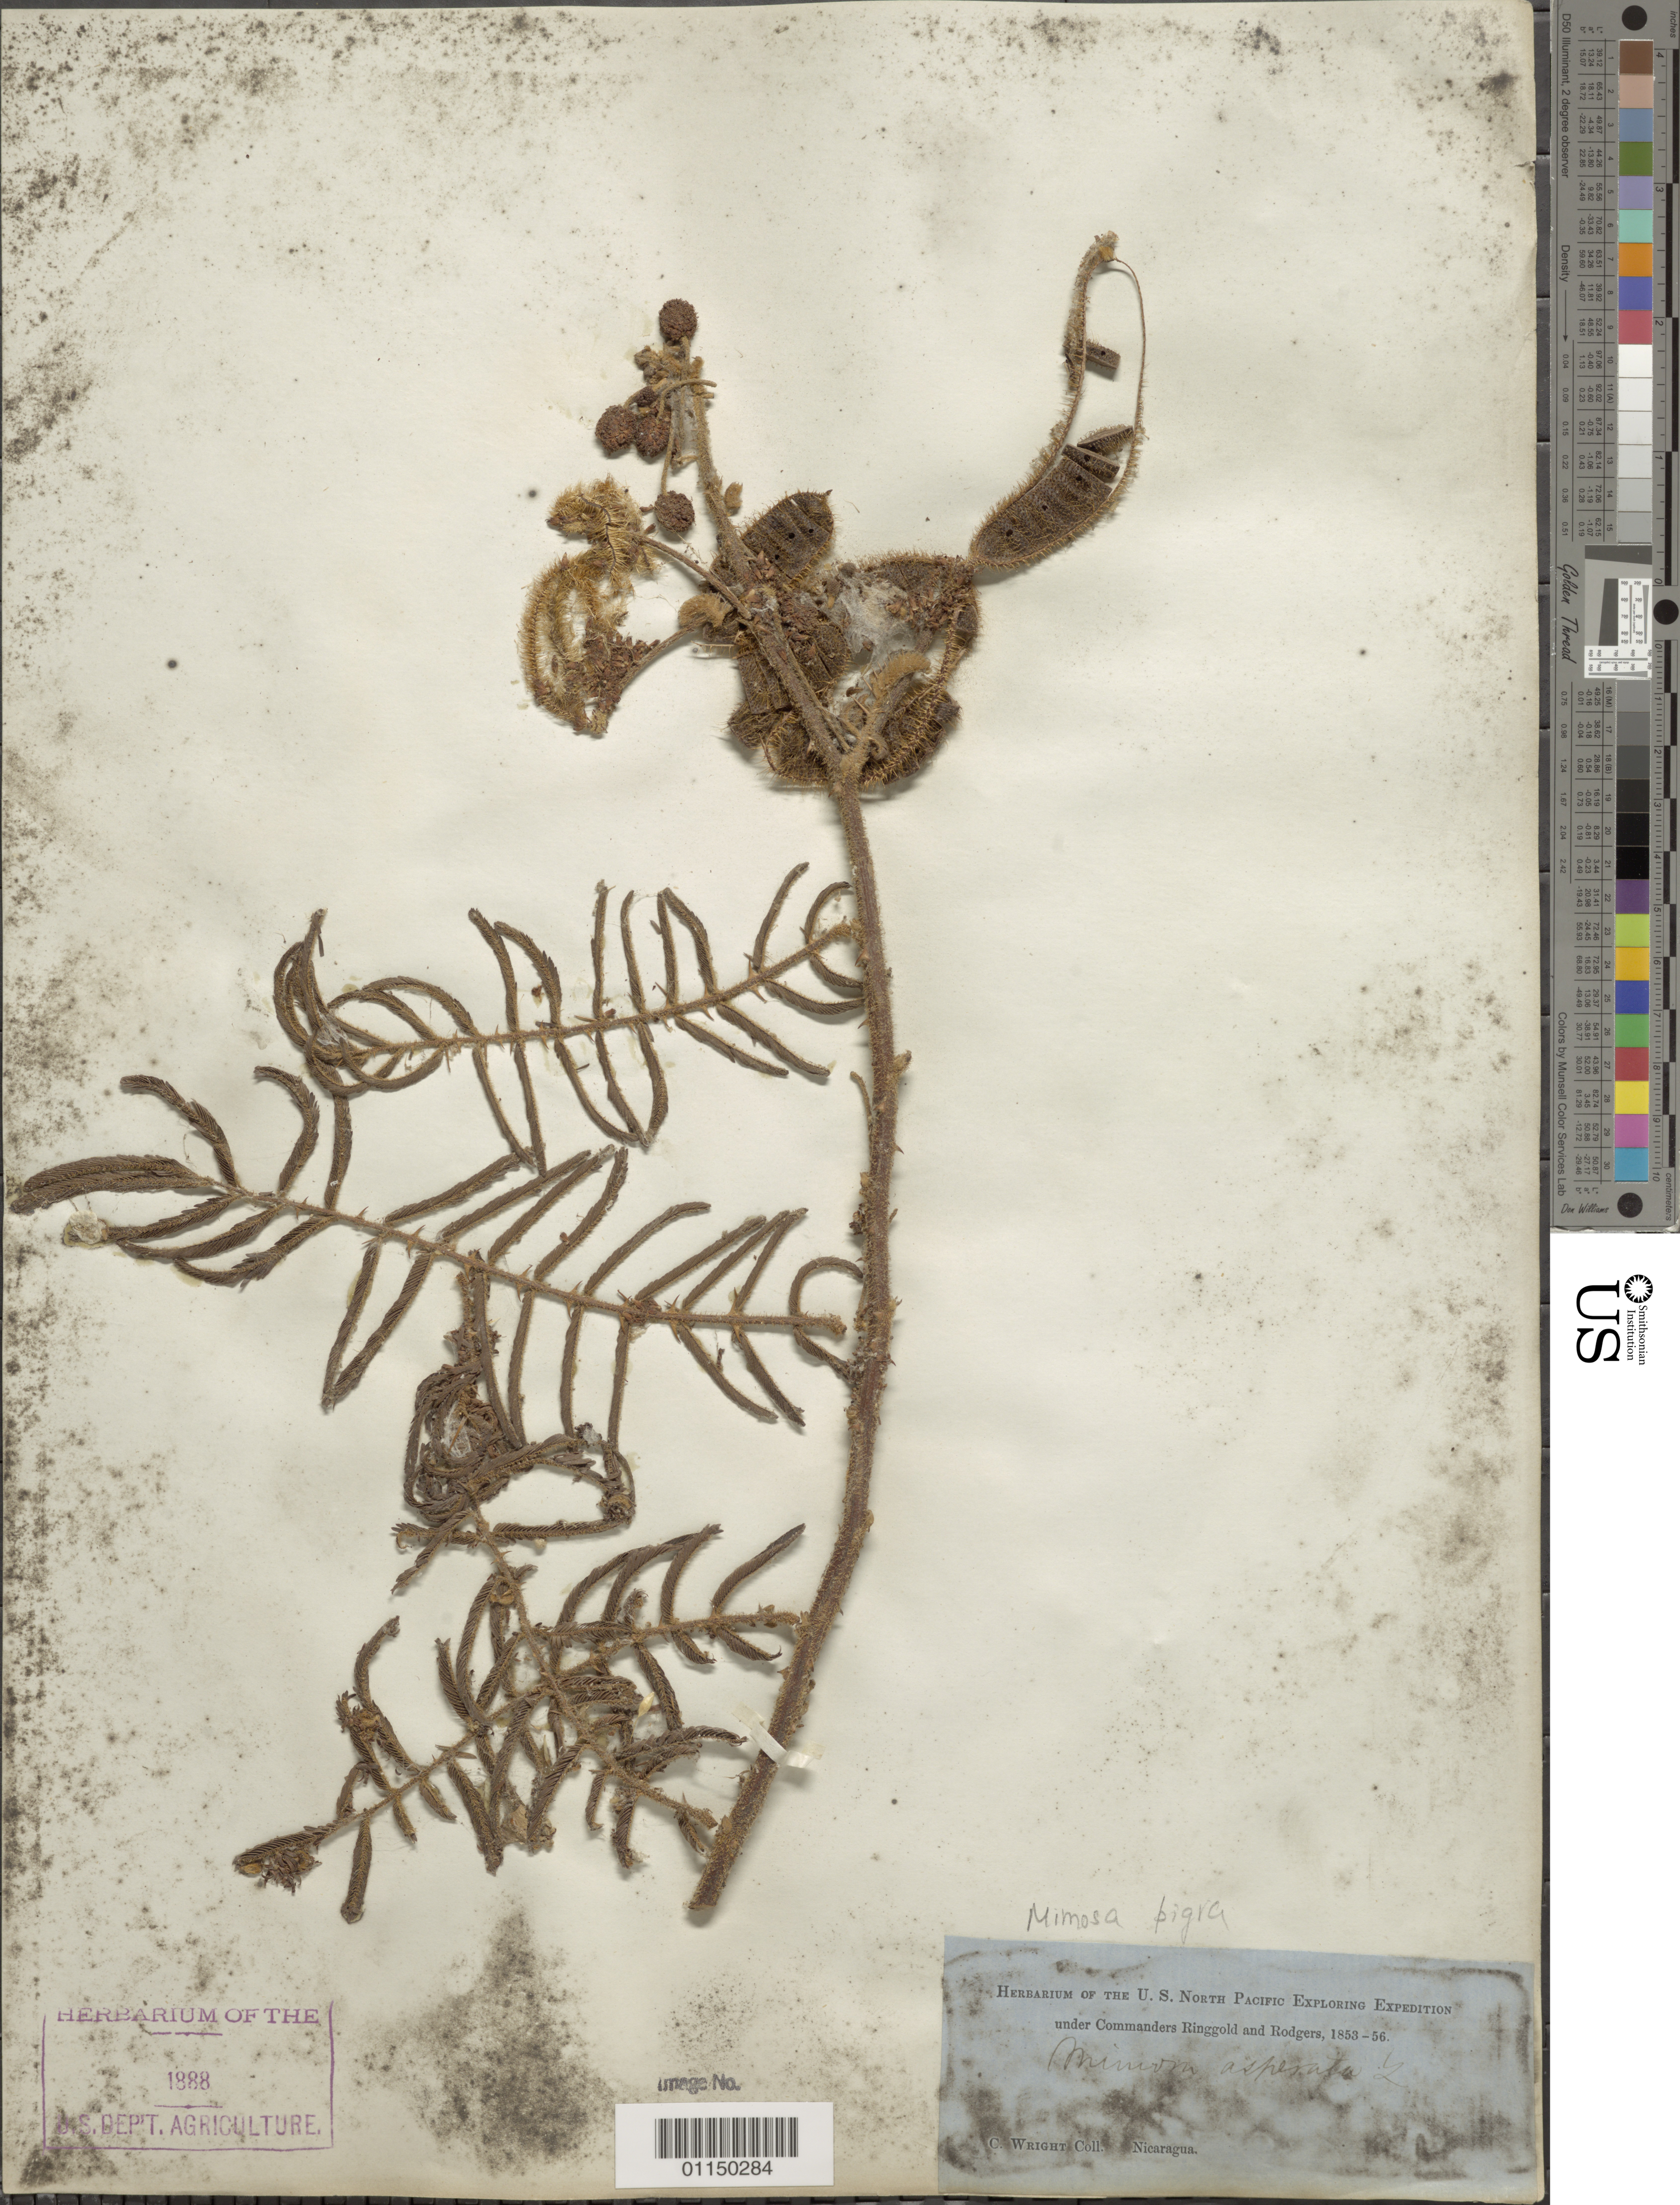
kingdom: Plantae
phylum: Tracheophyta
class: Magnoliopsida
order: Fabales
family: Fabaceae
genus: Mimosa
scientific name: Mimosa pigra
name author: L.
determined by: Strong, Mark T., (BOT), Smithsonian Institution - National Museum of Natural History (UNITED STATES)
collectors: C. Wright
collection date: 1853/1856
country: Nicaragua